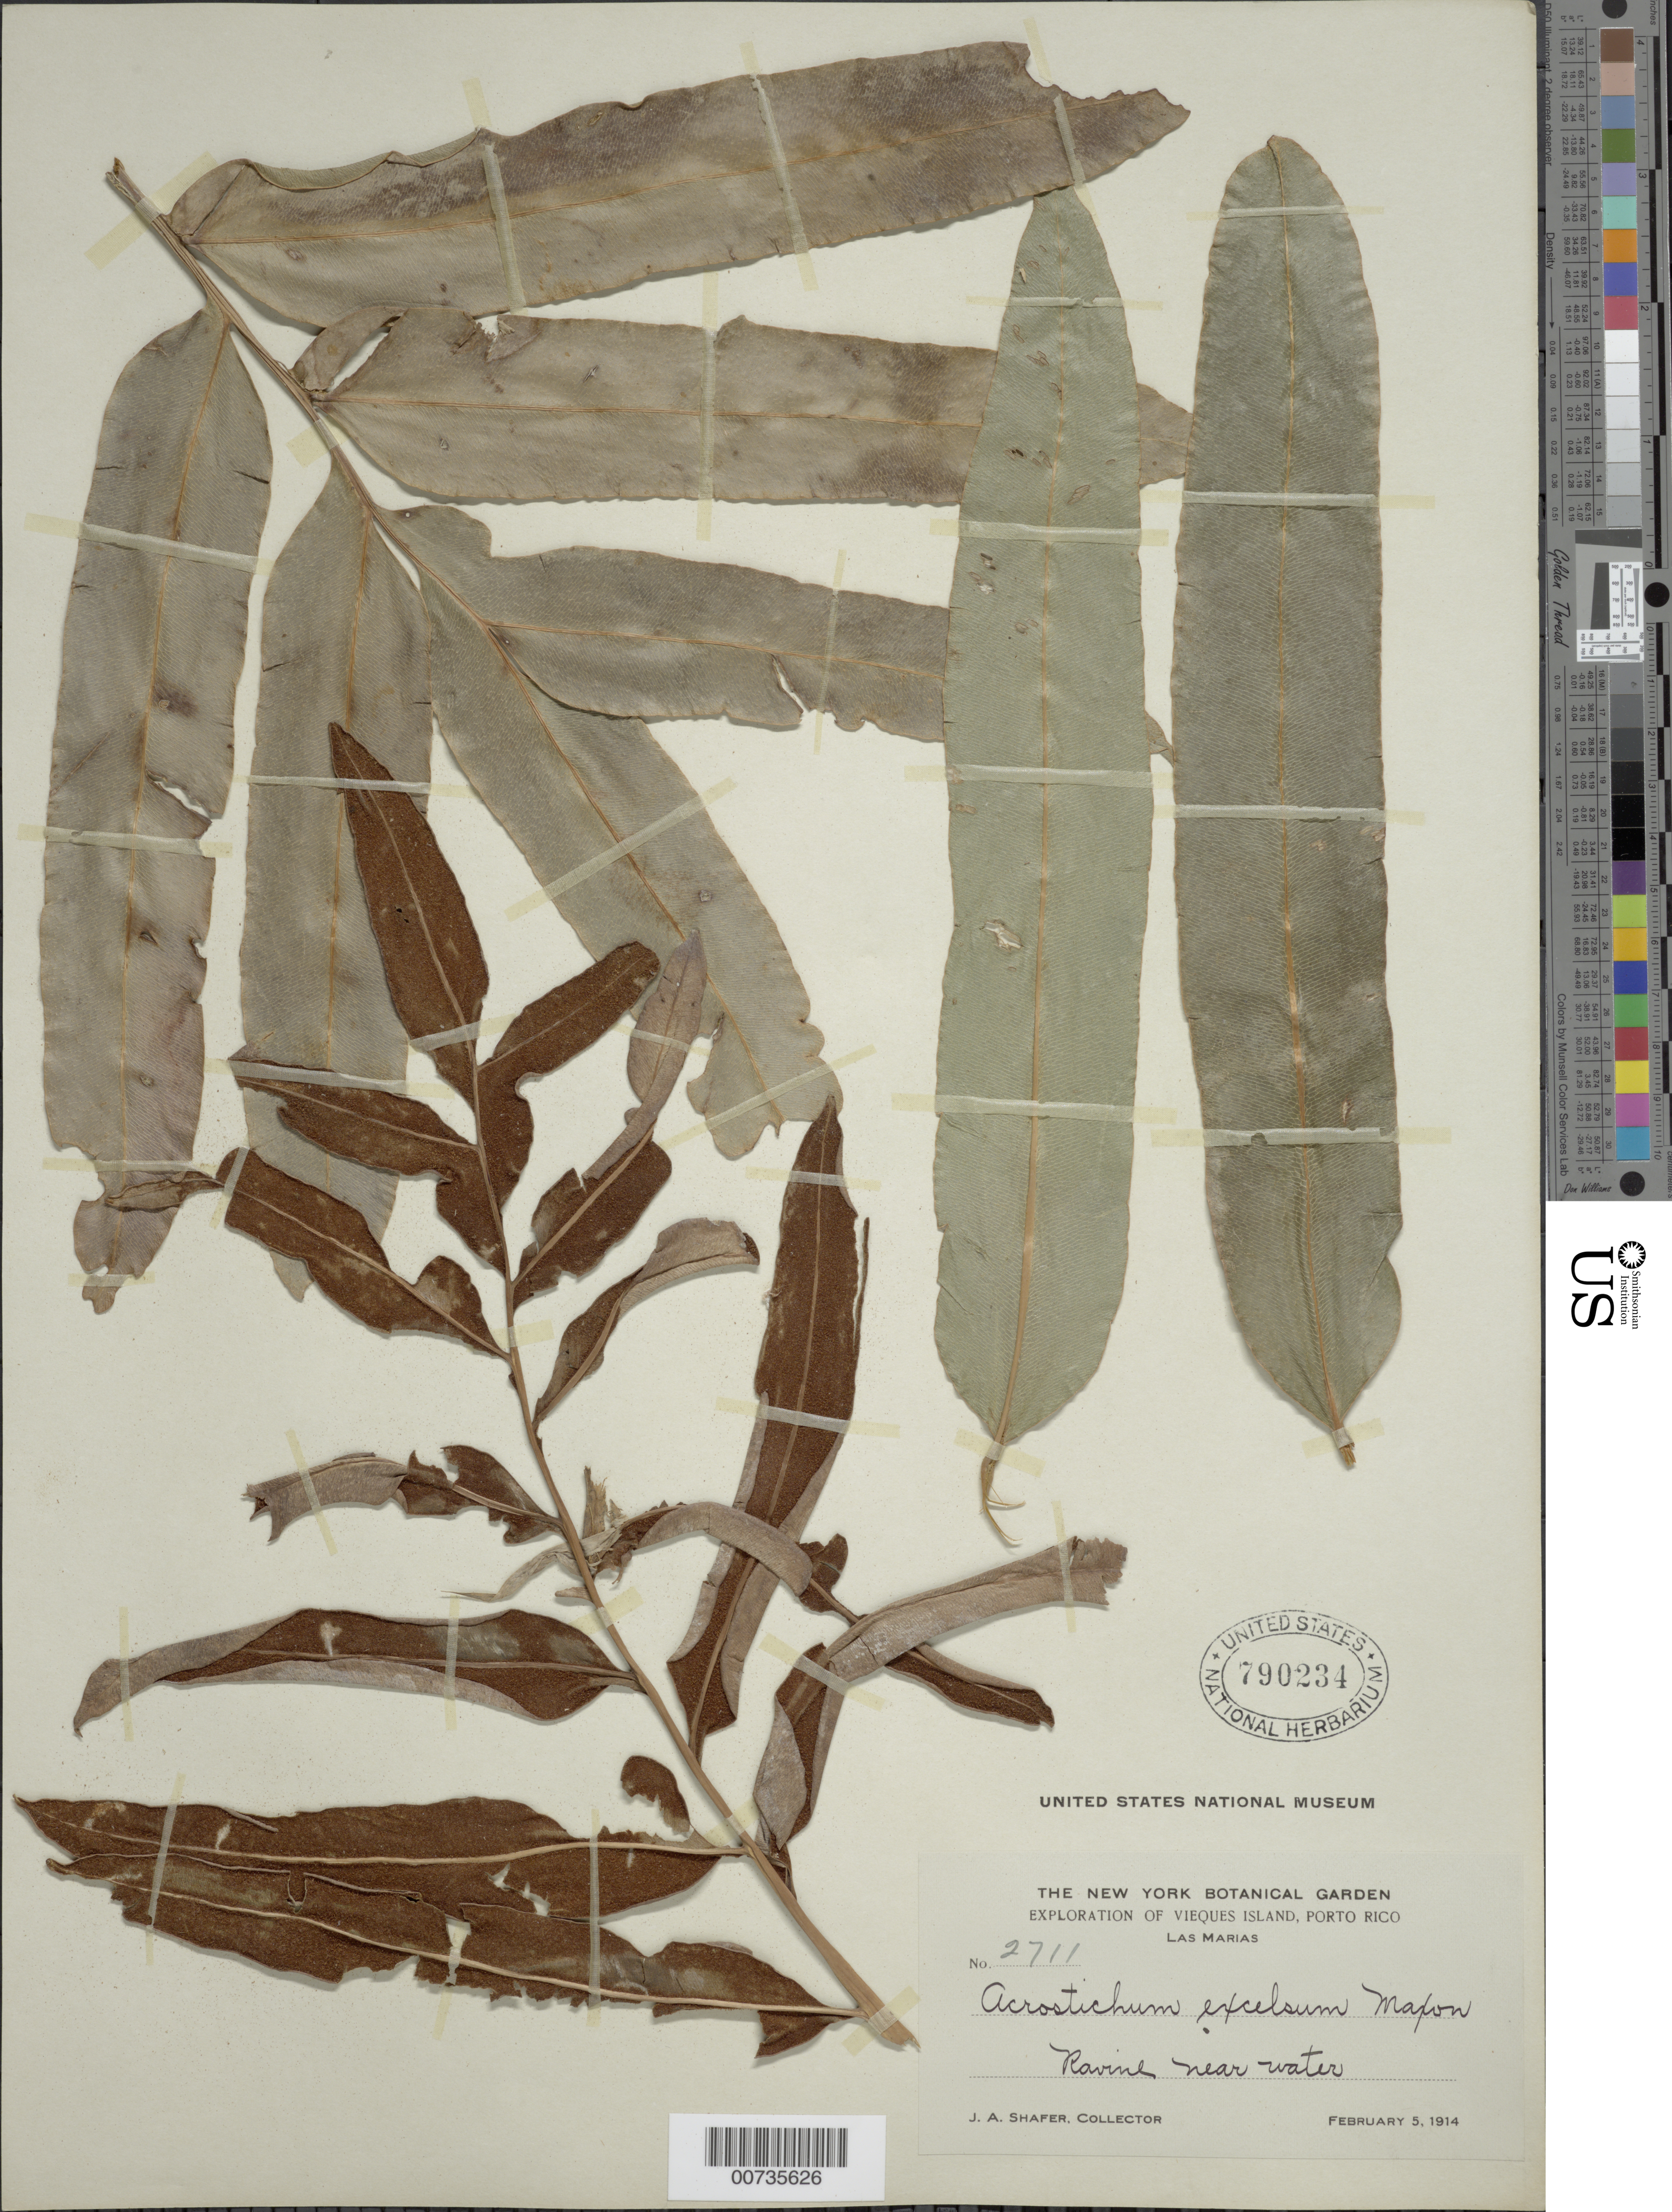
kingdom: Plantae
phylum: Tracheophyta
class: Polypodiopsida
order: Polypodiales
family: Pteridaceae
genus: Acrostichum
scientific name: Acrostichum danaeifolium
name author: Langsd. & Fisch.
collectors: J. A. Shafer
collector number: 2711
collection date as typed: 05 Feb 1914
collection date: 1914-02-05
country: Puerto Rico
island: Vieques I.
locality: Las Marias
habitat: Ravine near water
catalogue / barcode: US 790234